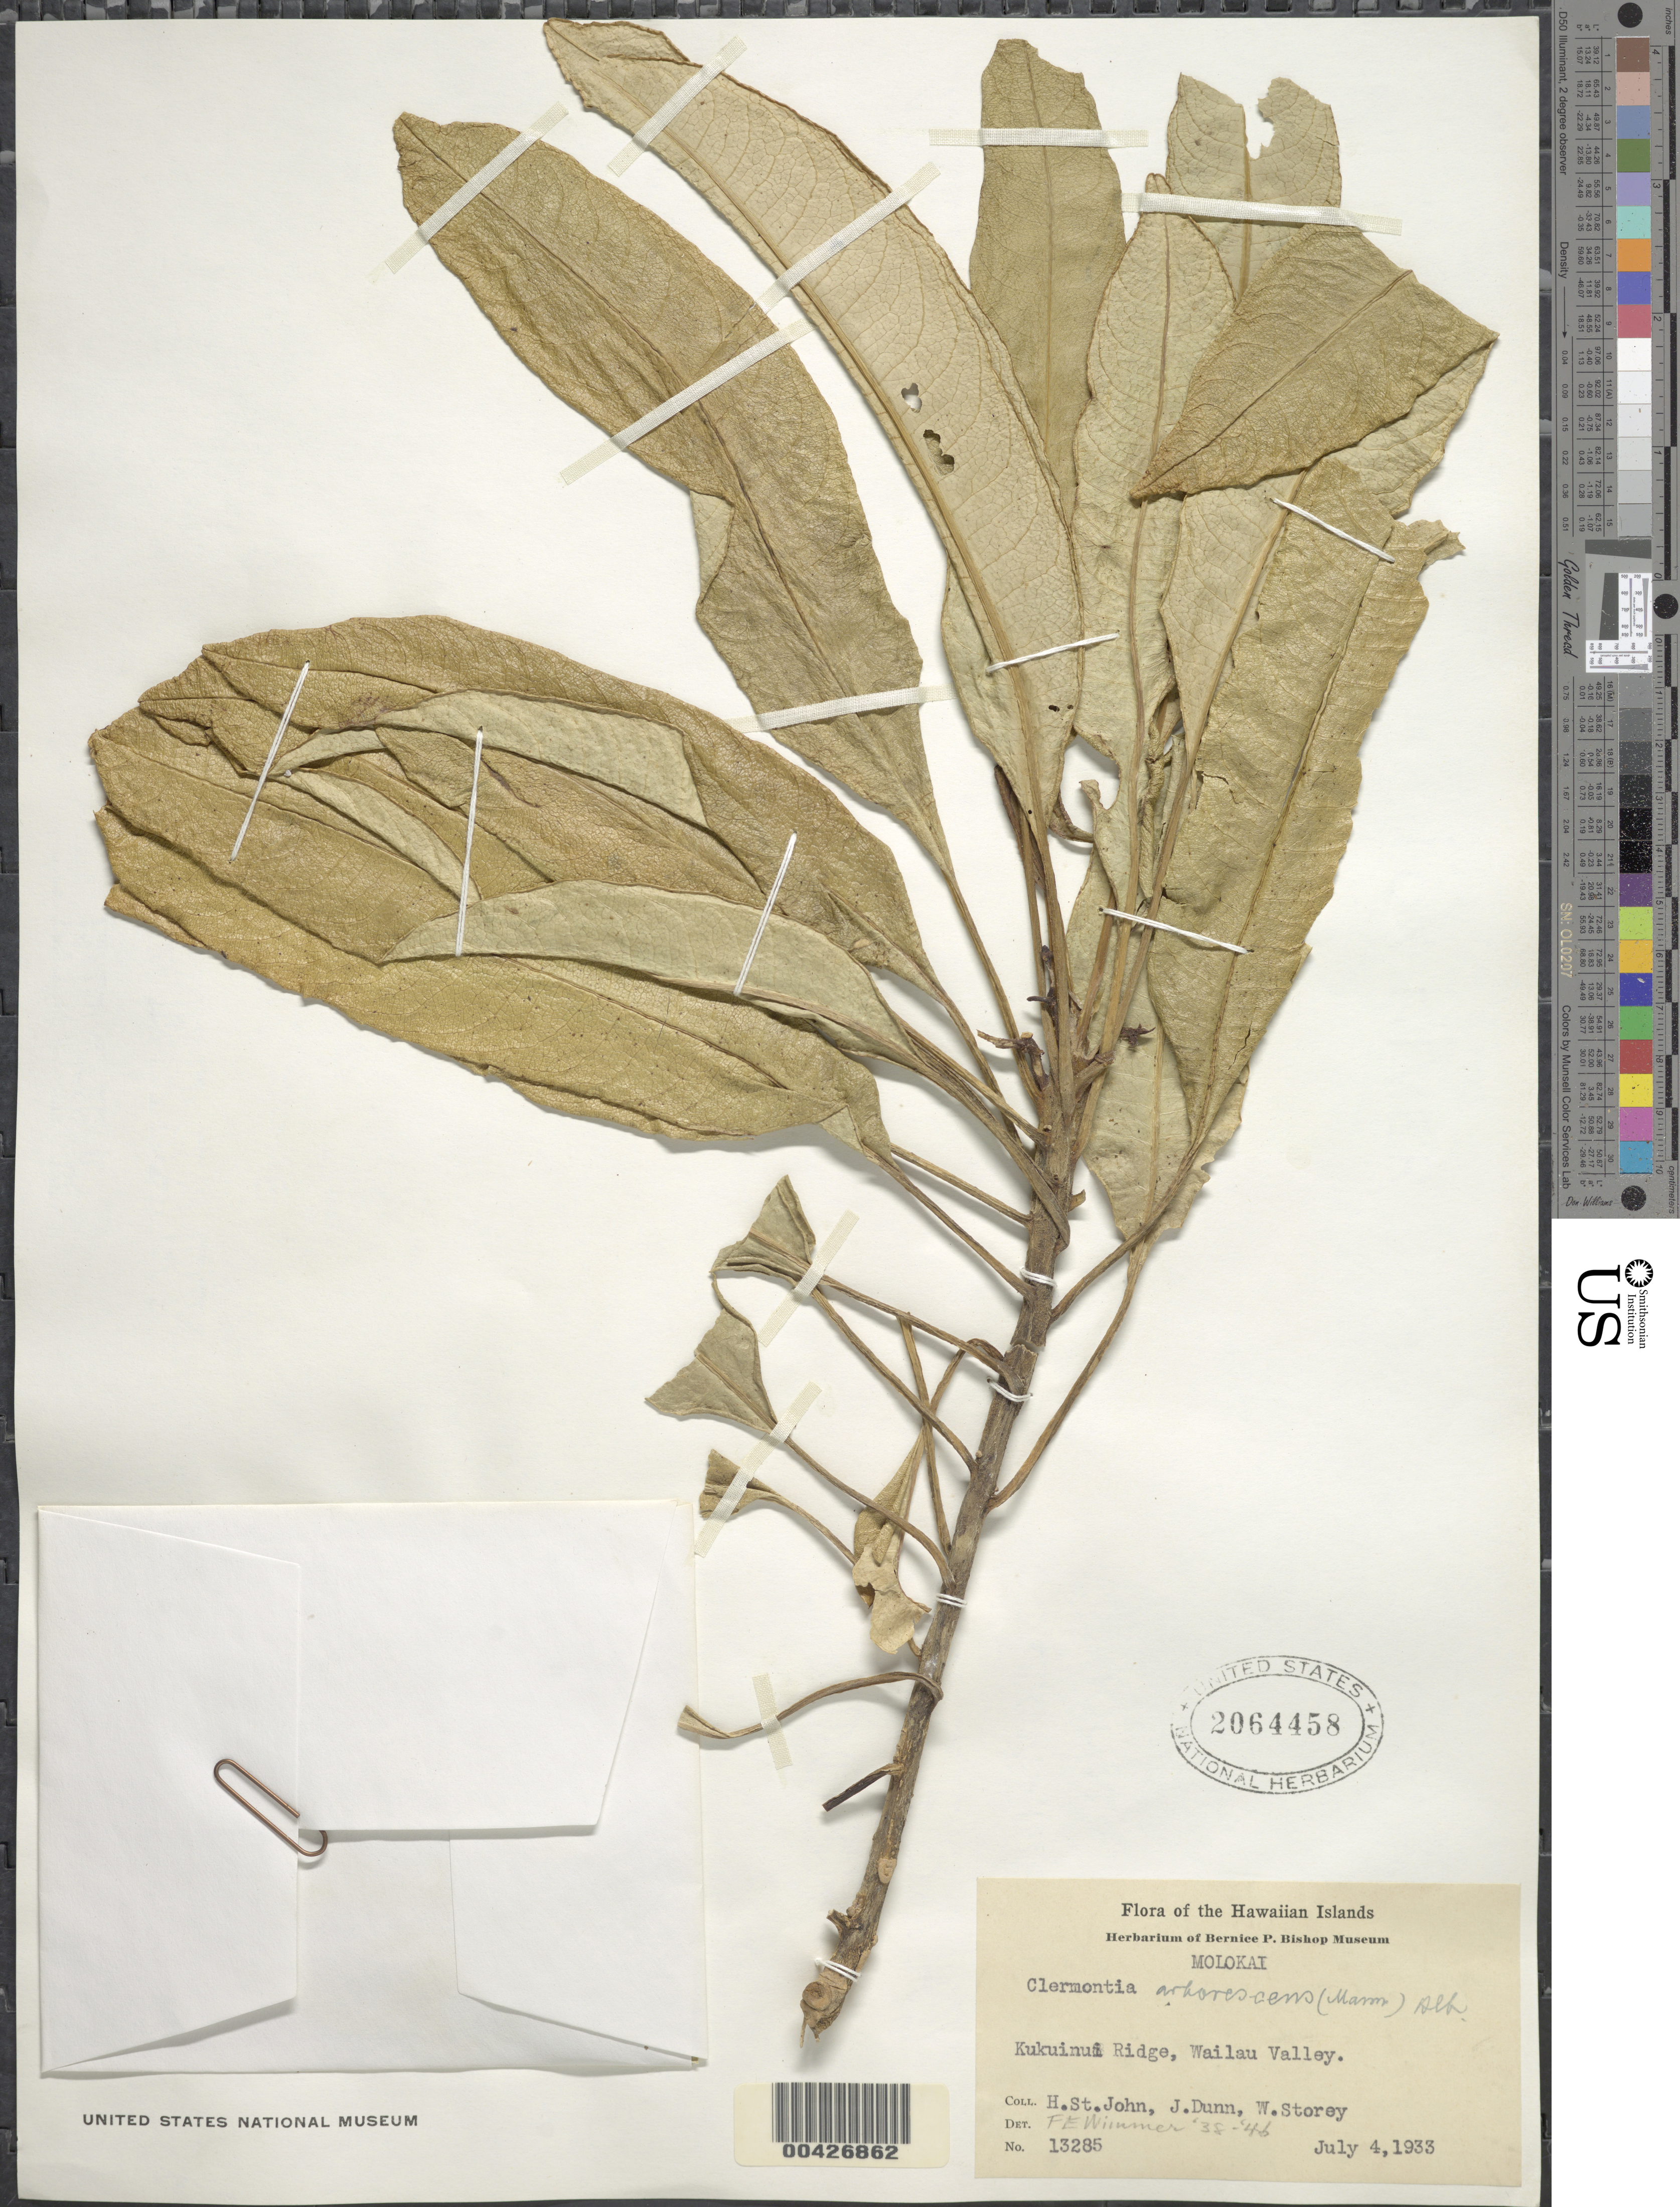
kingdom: Plantae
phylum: Tracheophyta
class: Magnoliopsida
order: Asterales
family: Campanulaceae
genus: Clermontia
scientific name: Clermontia arborescens subsp. waikoluensis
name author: (H. St. John) Lammers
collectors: H. St. John, J. Dunn & W. Storey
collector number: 13285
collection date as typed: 4 Jul 1933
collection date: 1933-07-04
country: United States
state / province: Hawaii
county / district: Maui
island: Moloka'i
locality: Kukuinui Ridge, Wailau Valley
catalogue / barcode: US 2064458